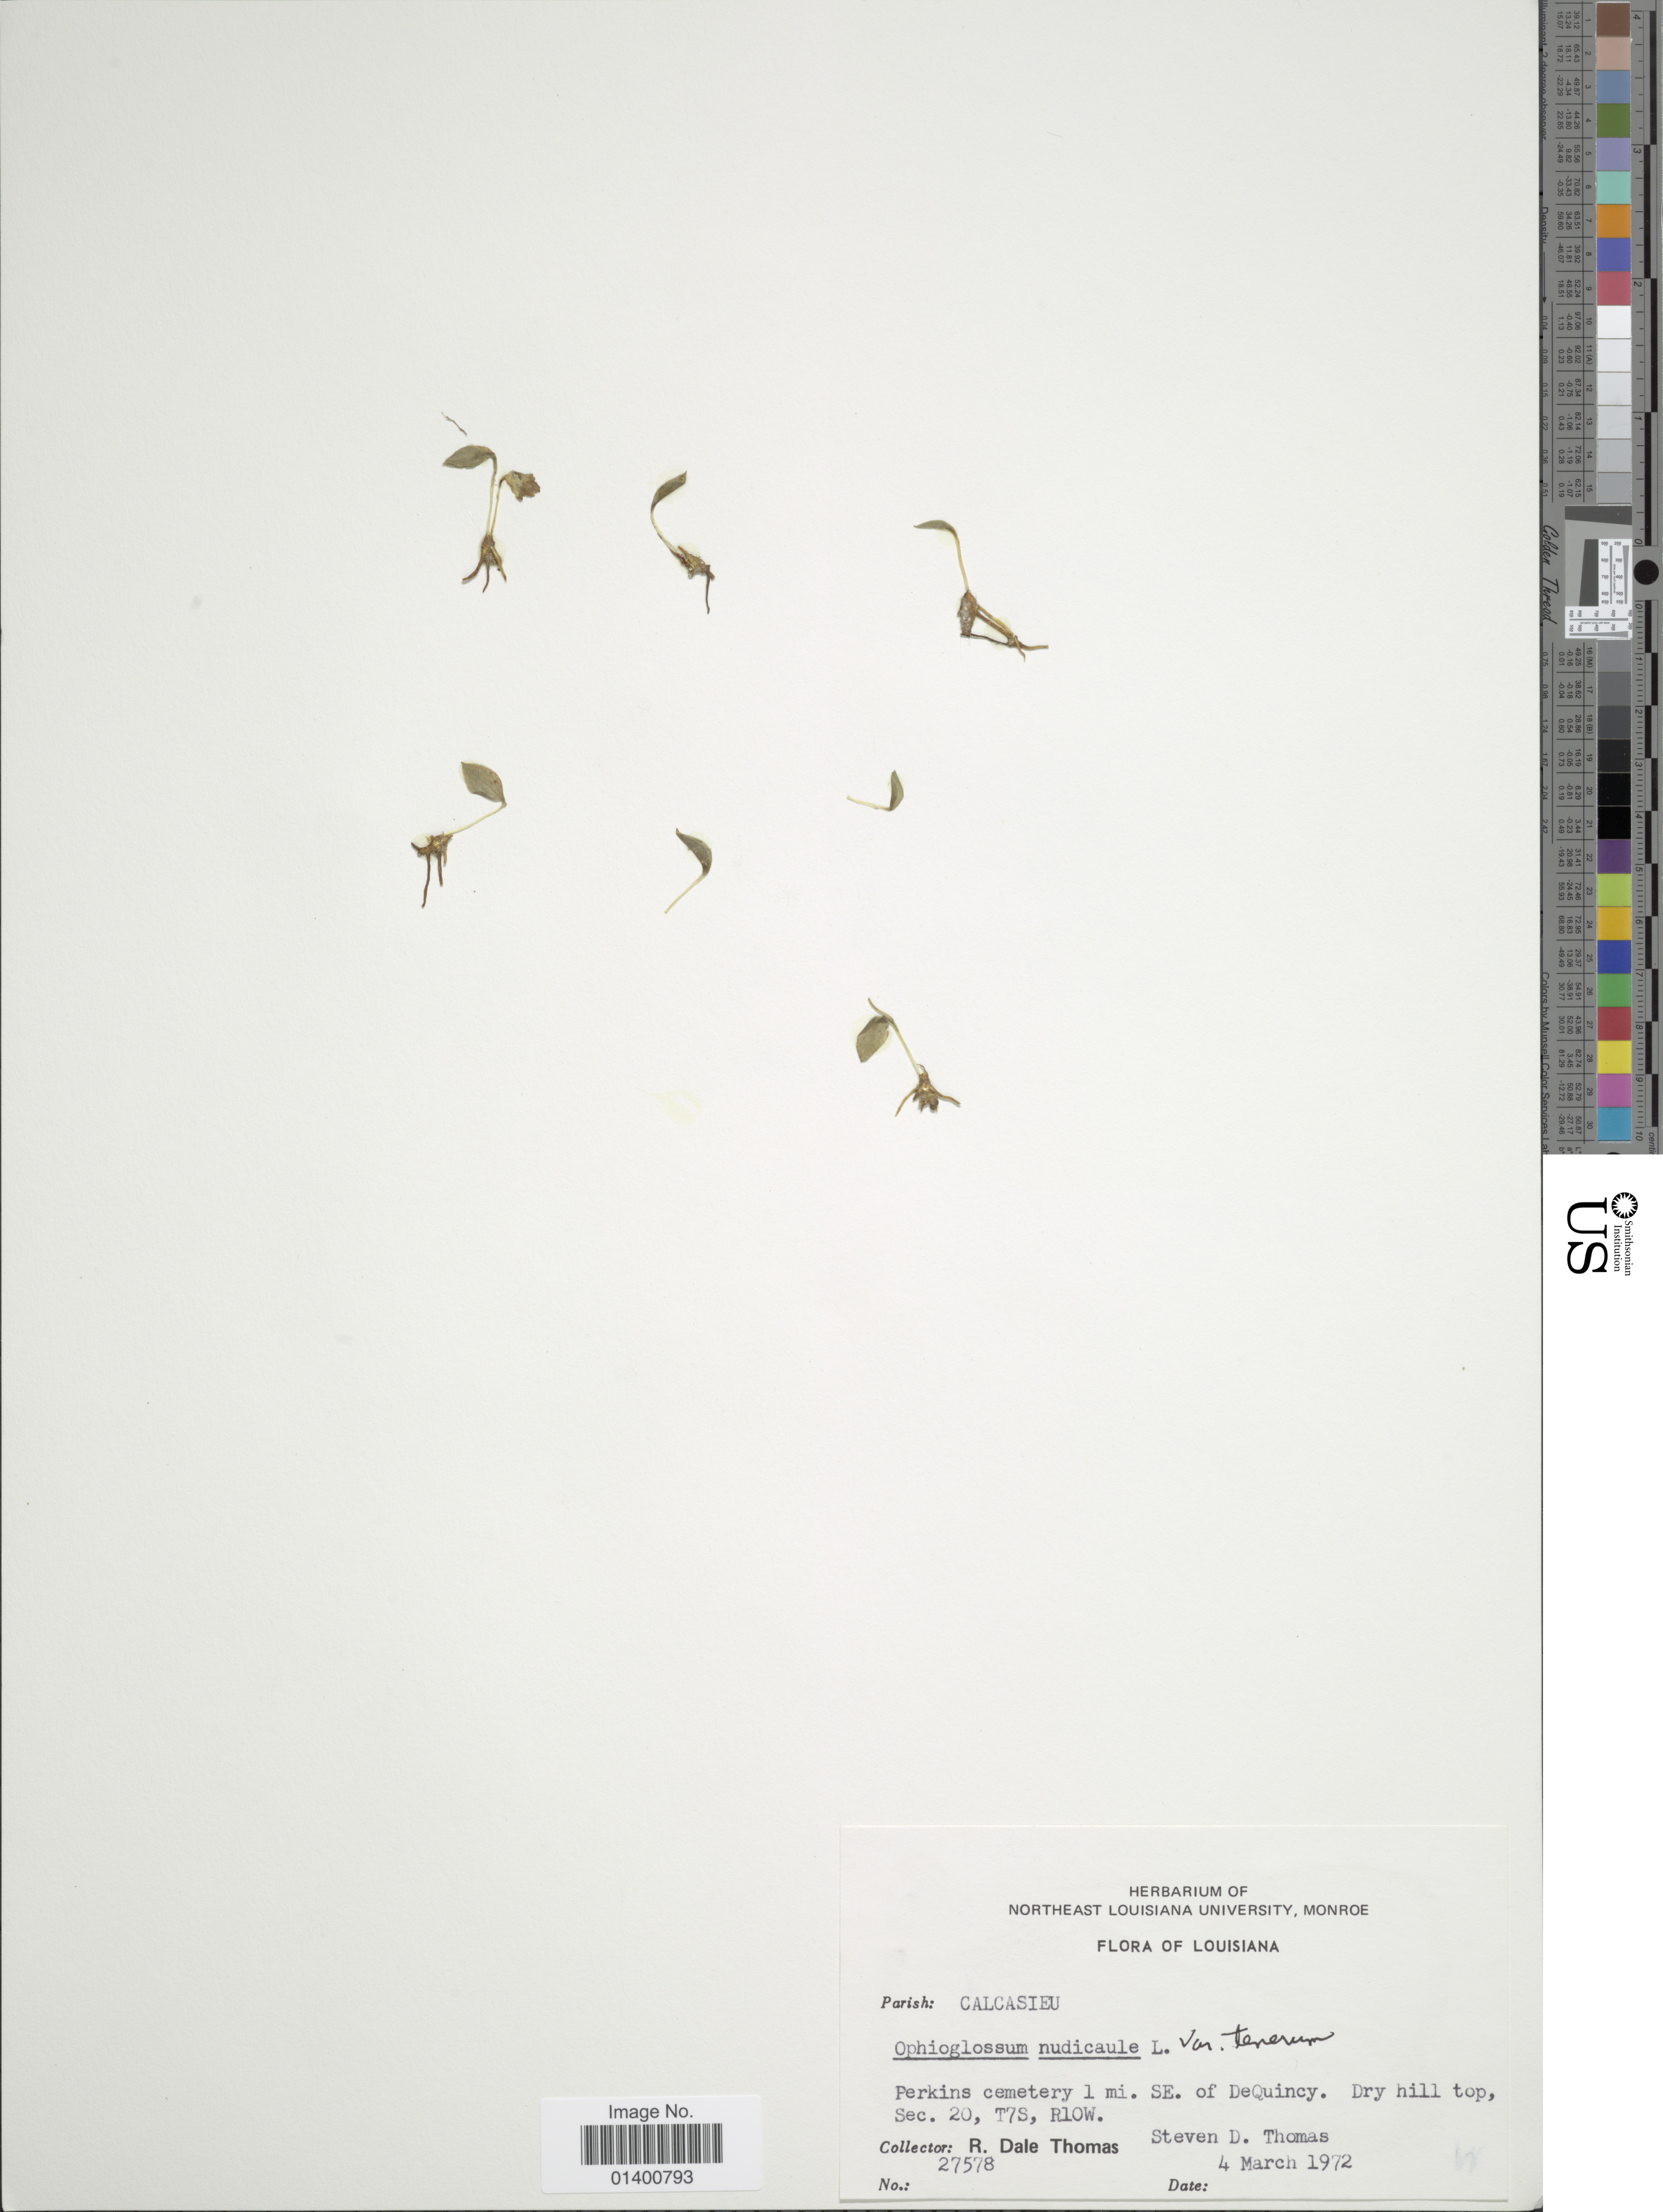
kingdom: Plantae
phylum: Tracheophyta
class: Polypodiopsida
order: Ophioglossales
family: Ophioglossaceae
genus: Ophioglossum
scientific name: Ophioglossum nudicaule var. tenerum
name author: (Mett. ex Prantl) R.T. Clausen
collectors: R. Thomas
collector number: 27578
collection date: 1972-03-04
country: United States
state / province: Louisiana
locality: Parish Calcasieu, Perkins cemetery 1 mi. SE. of DeQuincy, dry hill top, Sec. 20, T7S, R10W